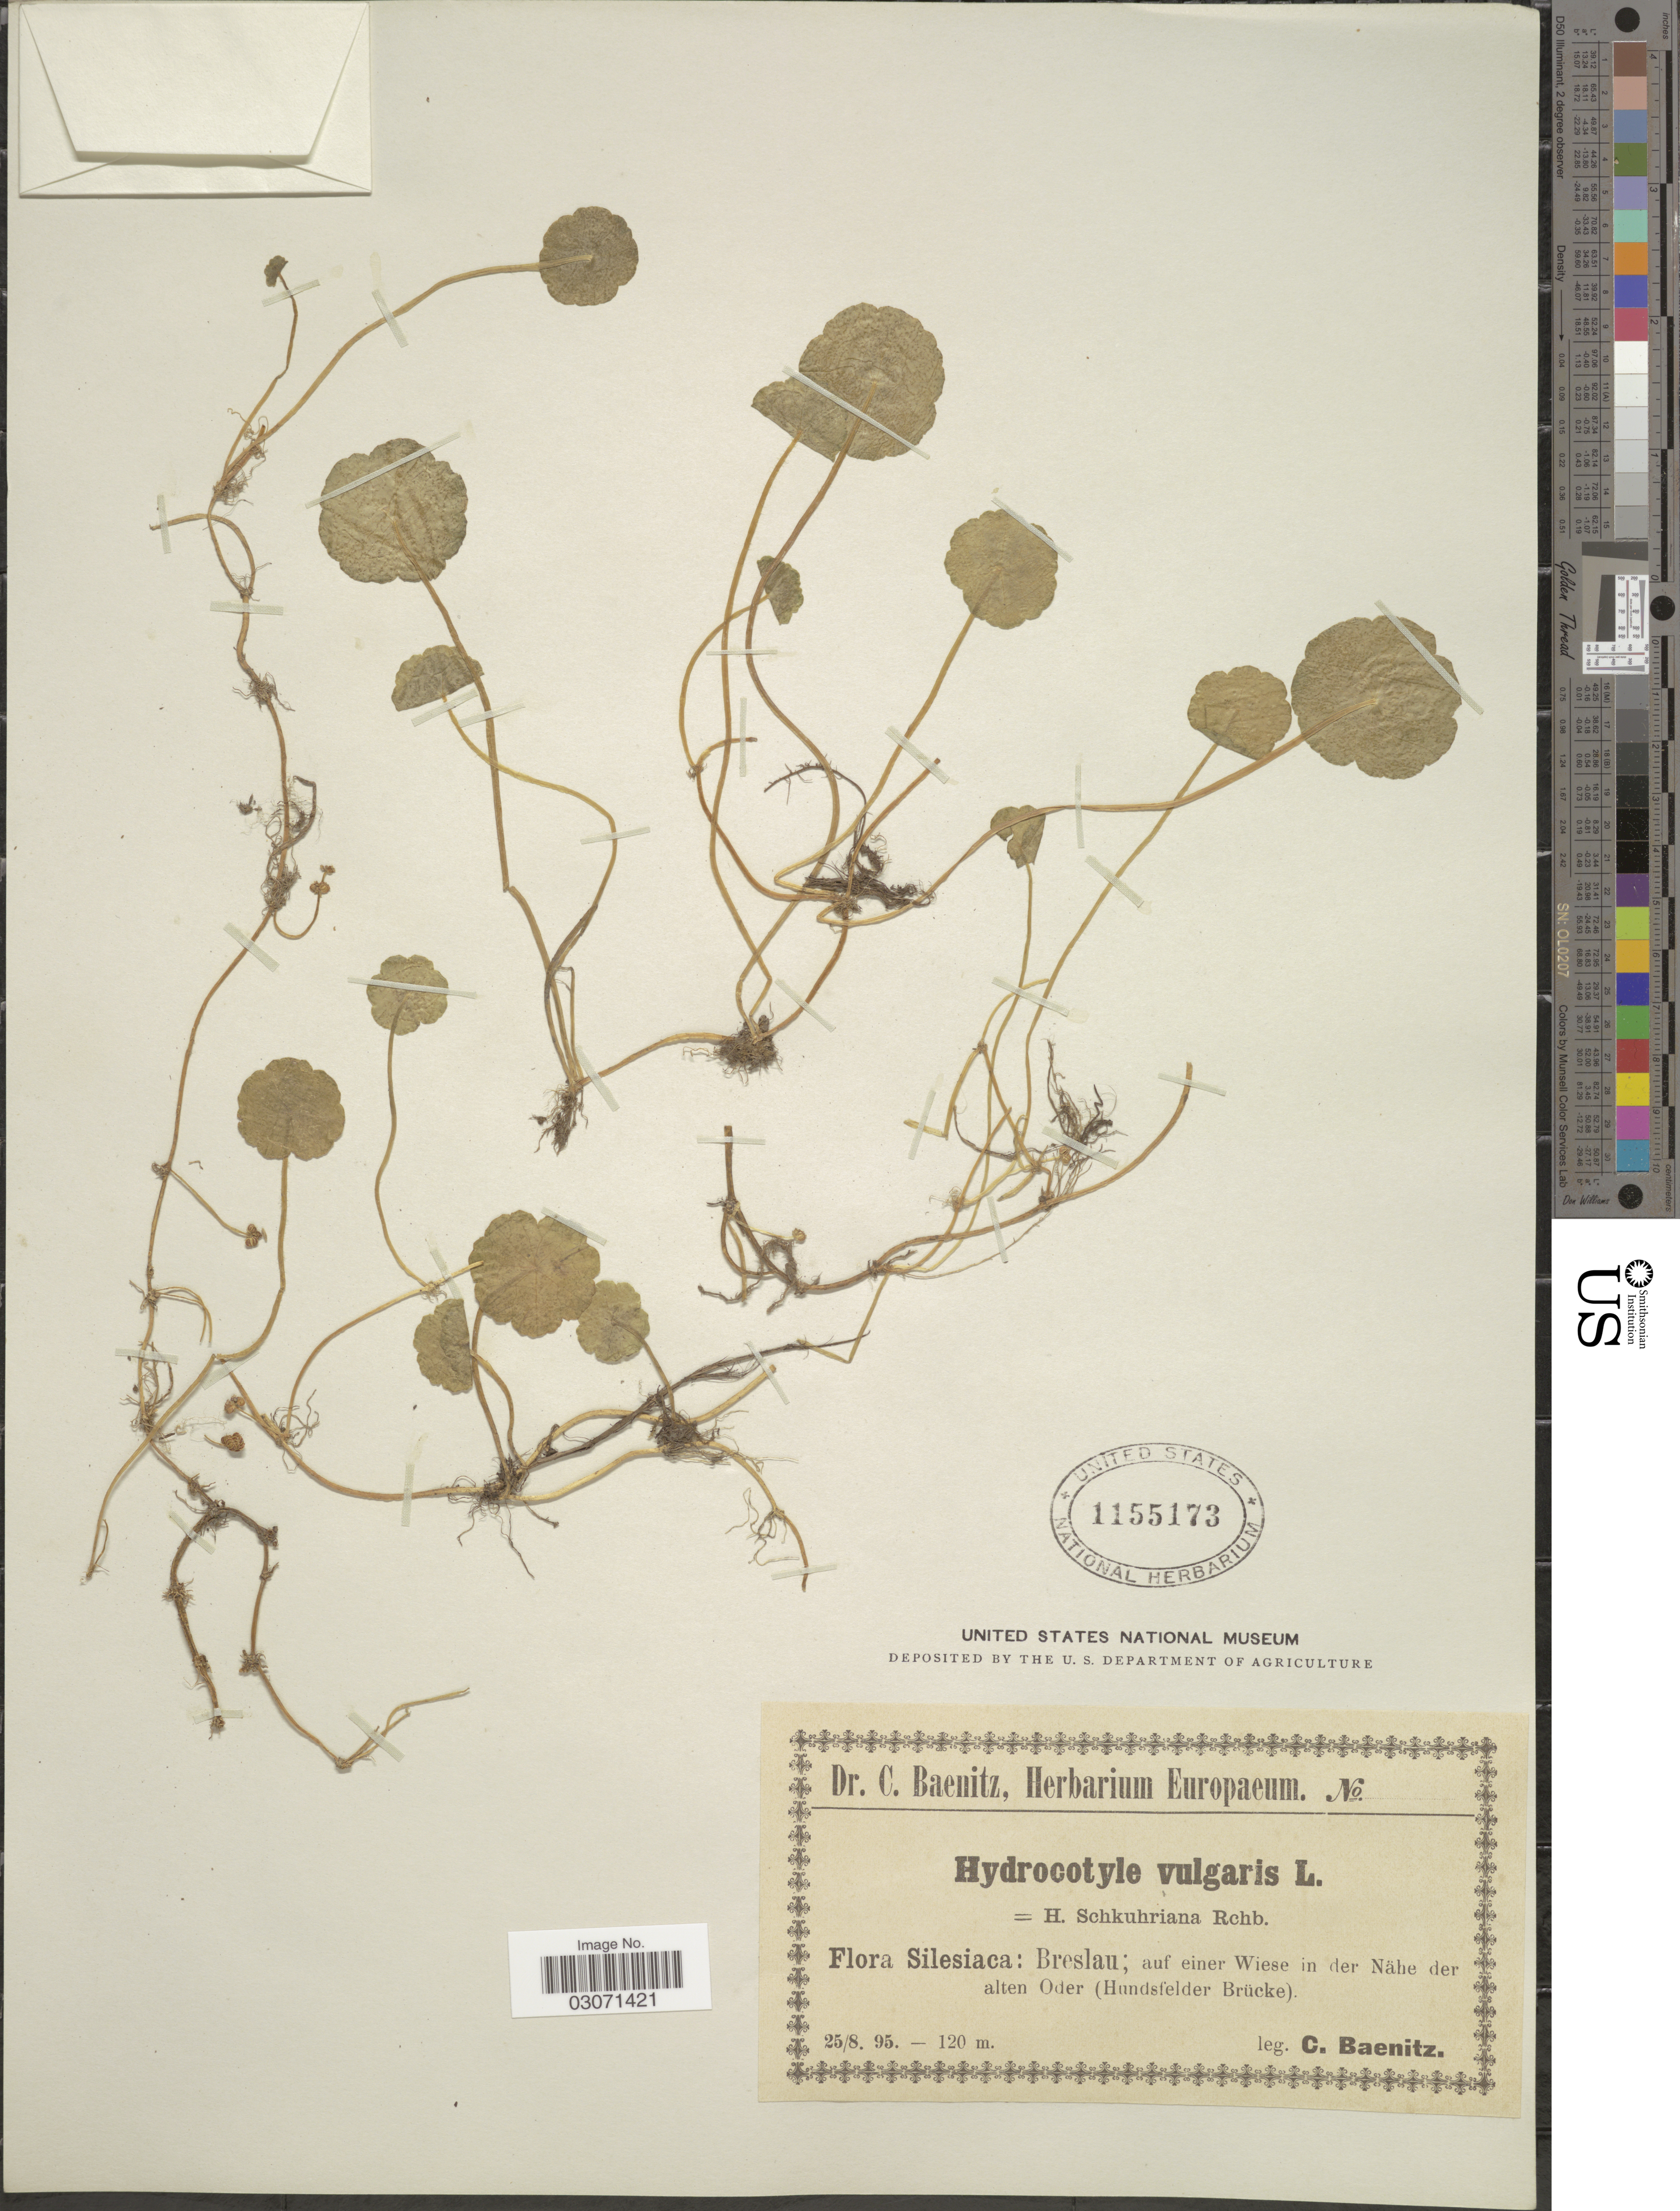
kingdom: Plantae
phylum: Tracheophyta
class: Magnoliopsida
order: Apiales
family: Araliaceae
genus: Hydrocotyle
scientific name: Hydrocotyle vulgaris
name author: L.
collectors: C. G. Baenitz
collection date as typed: Transcribed d/m/y: 25/8/95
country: Poland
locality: Silesiaca: Breslau; auf einer Wiese in der Nähe der alten Oder (Hundsfelder Brücke).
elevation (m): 120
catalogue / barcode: US 1155173